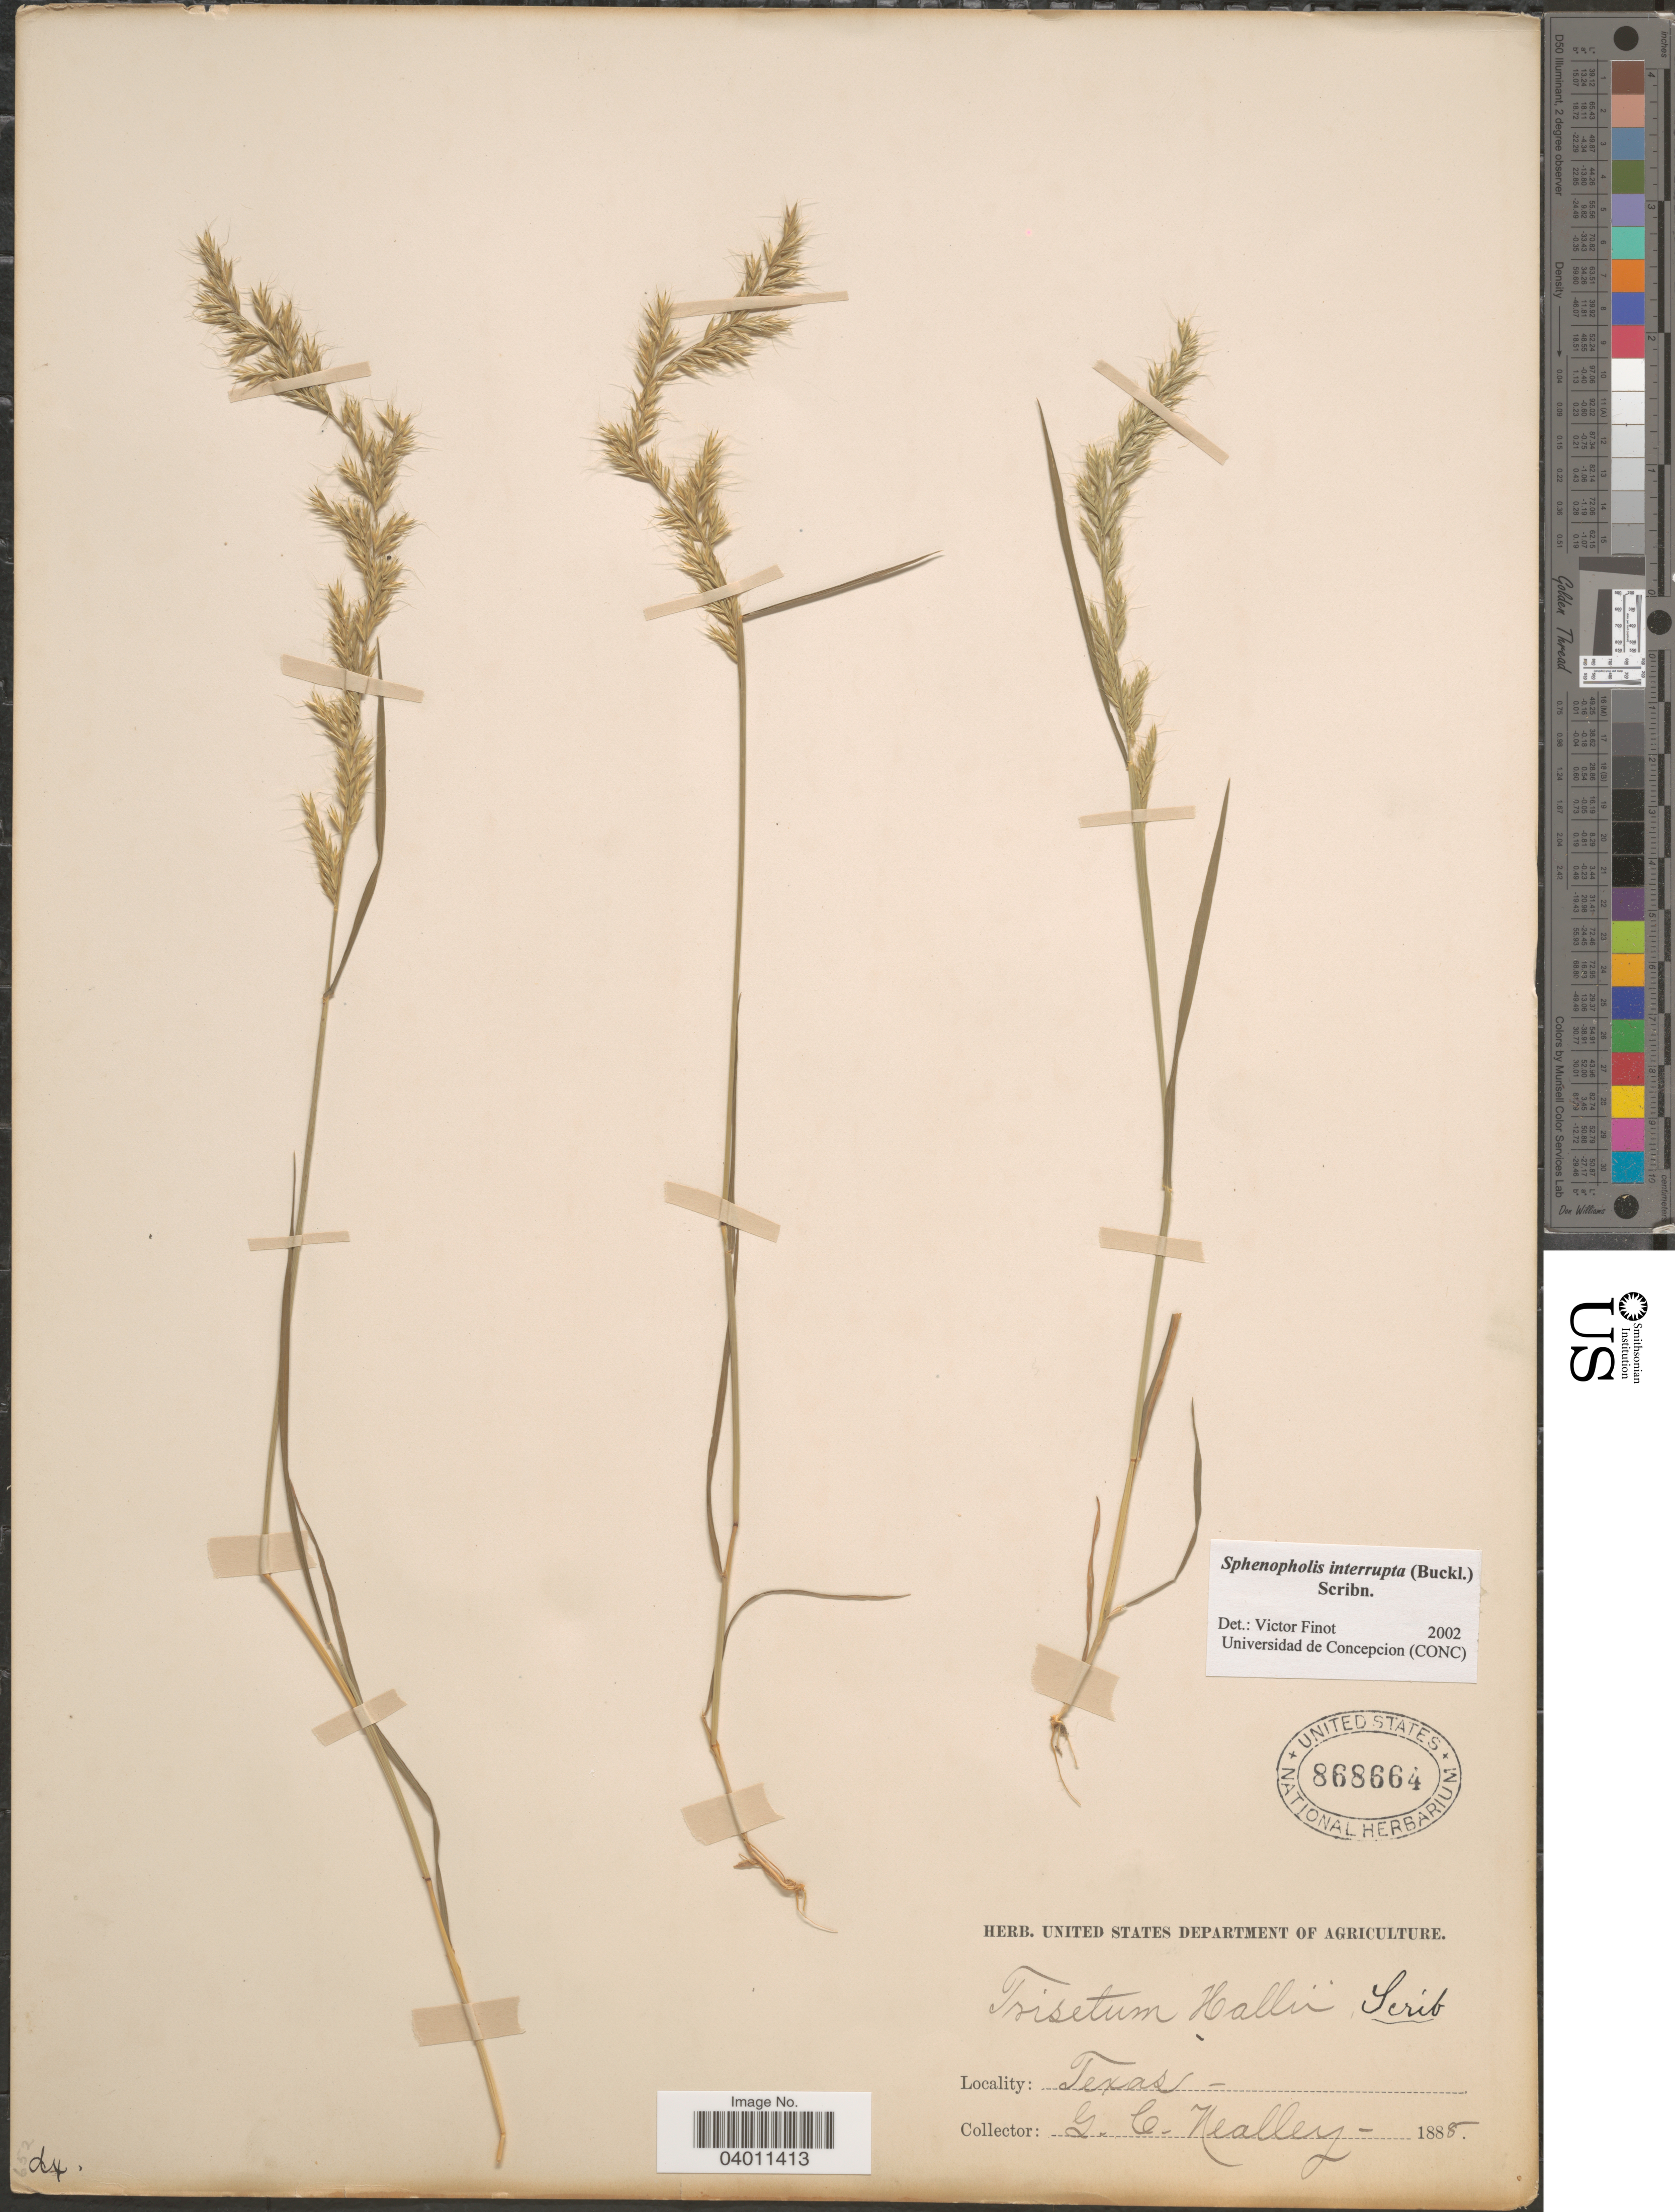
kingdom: Plantae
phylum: Tracheophyta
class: Liliopsida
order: Poales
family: Poaceae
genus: Sphenopholis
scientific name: Sphenopholis interrupta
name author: (Buckley) Scribn.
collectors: G. Neally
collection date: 1885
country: United States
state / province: Texas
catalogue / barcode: US 868664